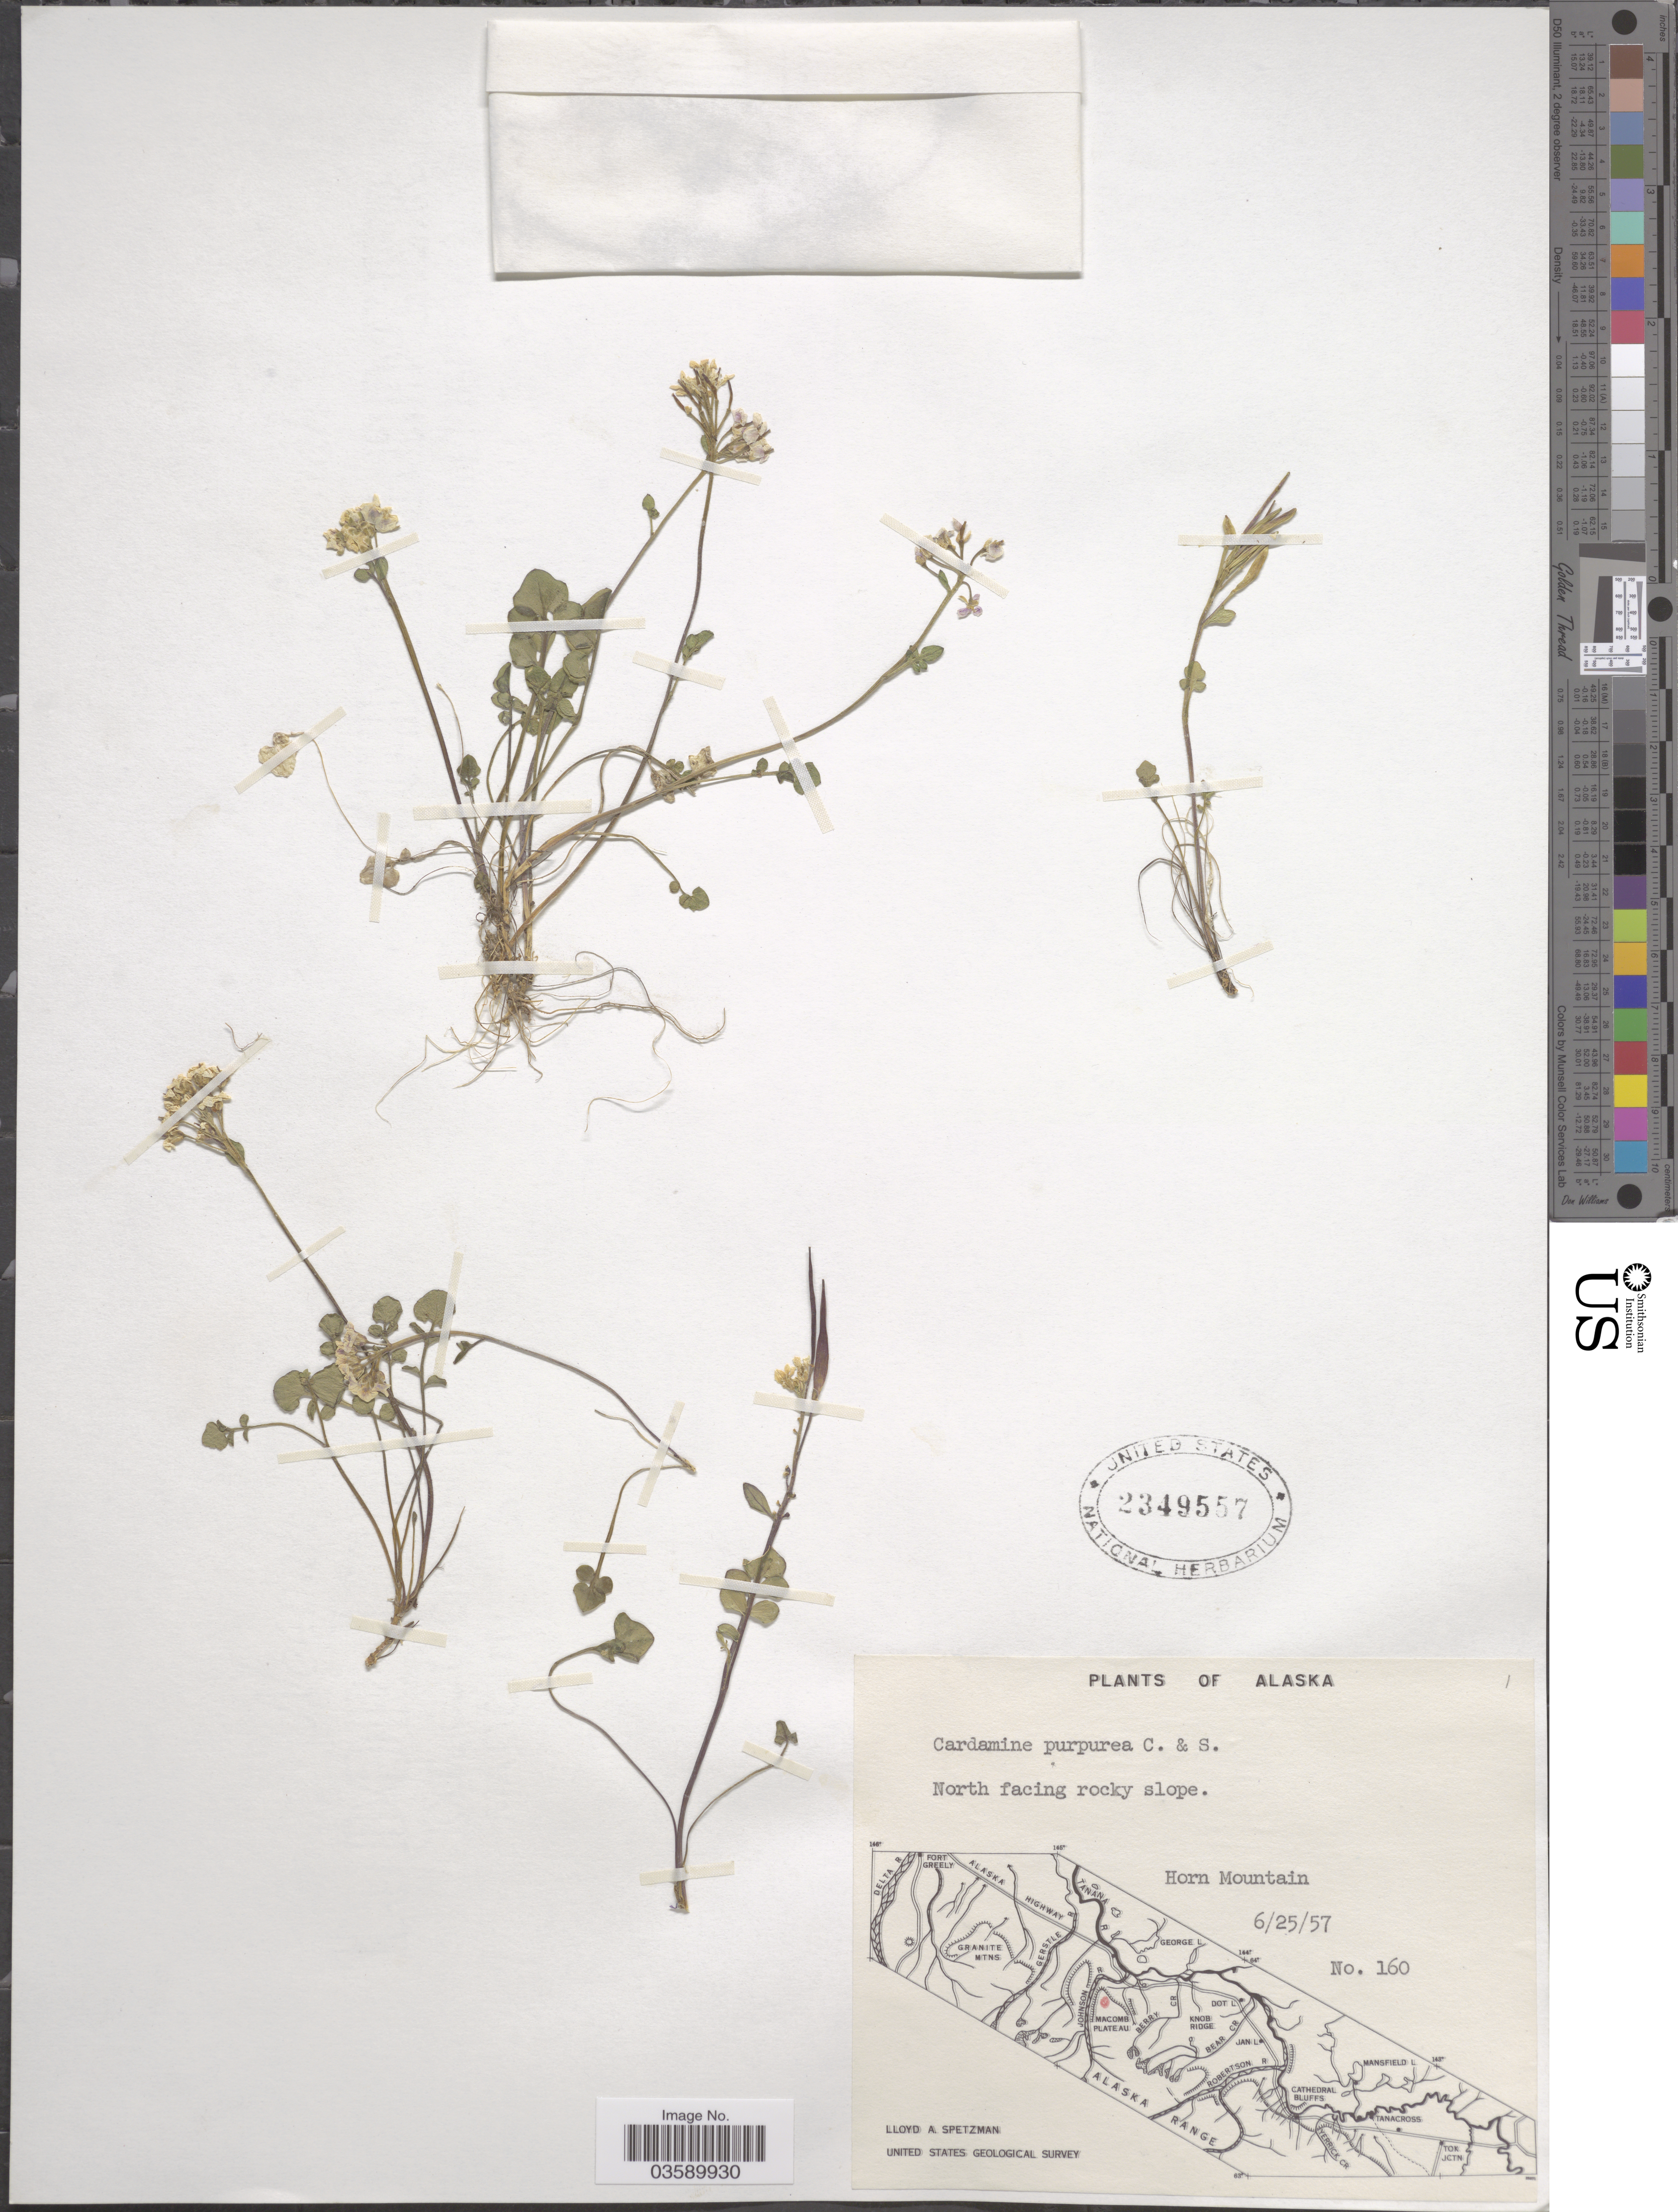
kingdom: Plantae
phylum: Tracheophyta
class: Magnoliopsida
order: Brassicales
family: Brassicaceae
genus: Cardamine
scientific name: Cardamine purpurea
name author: Cham. & Schltdl.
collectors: L. Spetzman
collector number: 160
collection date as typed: Transcribed d/m/y: 25/6/57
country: United States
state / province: Alaska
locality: North facing rocky slope. Horn Mountain.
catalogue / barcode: US 2349557